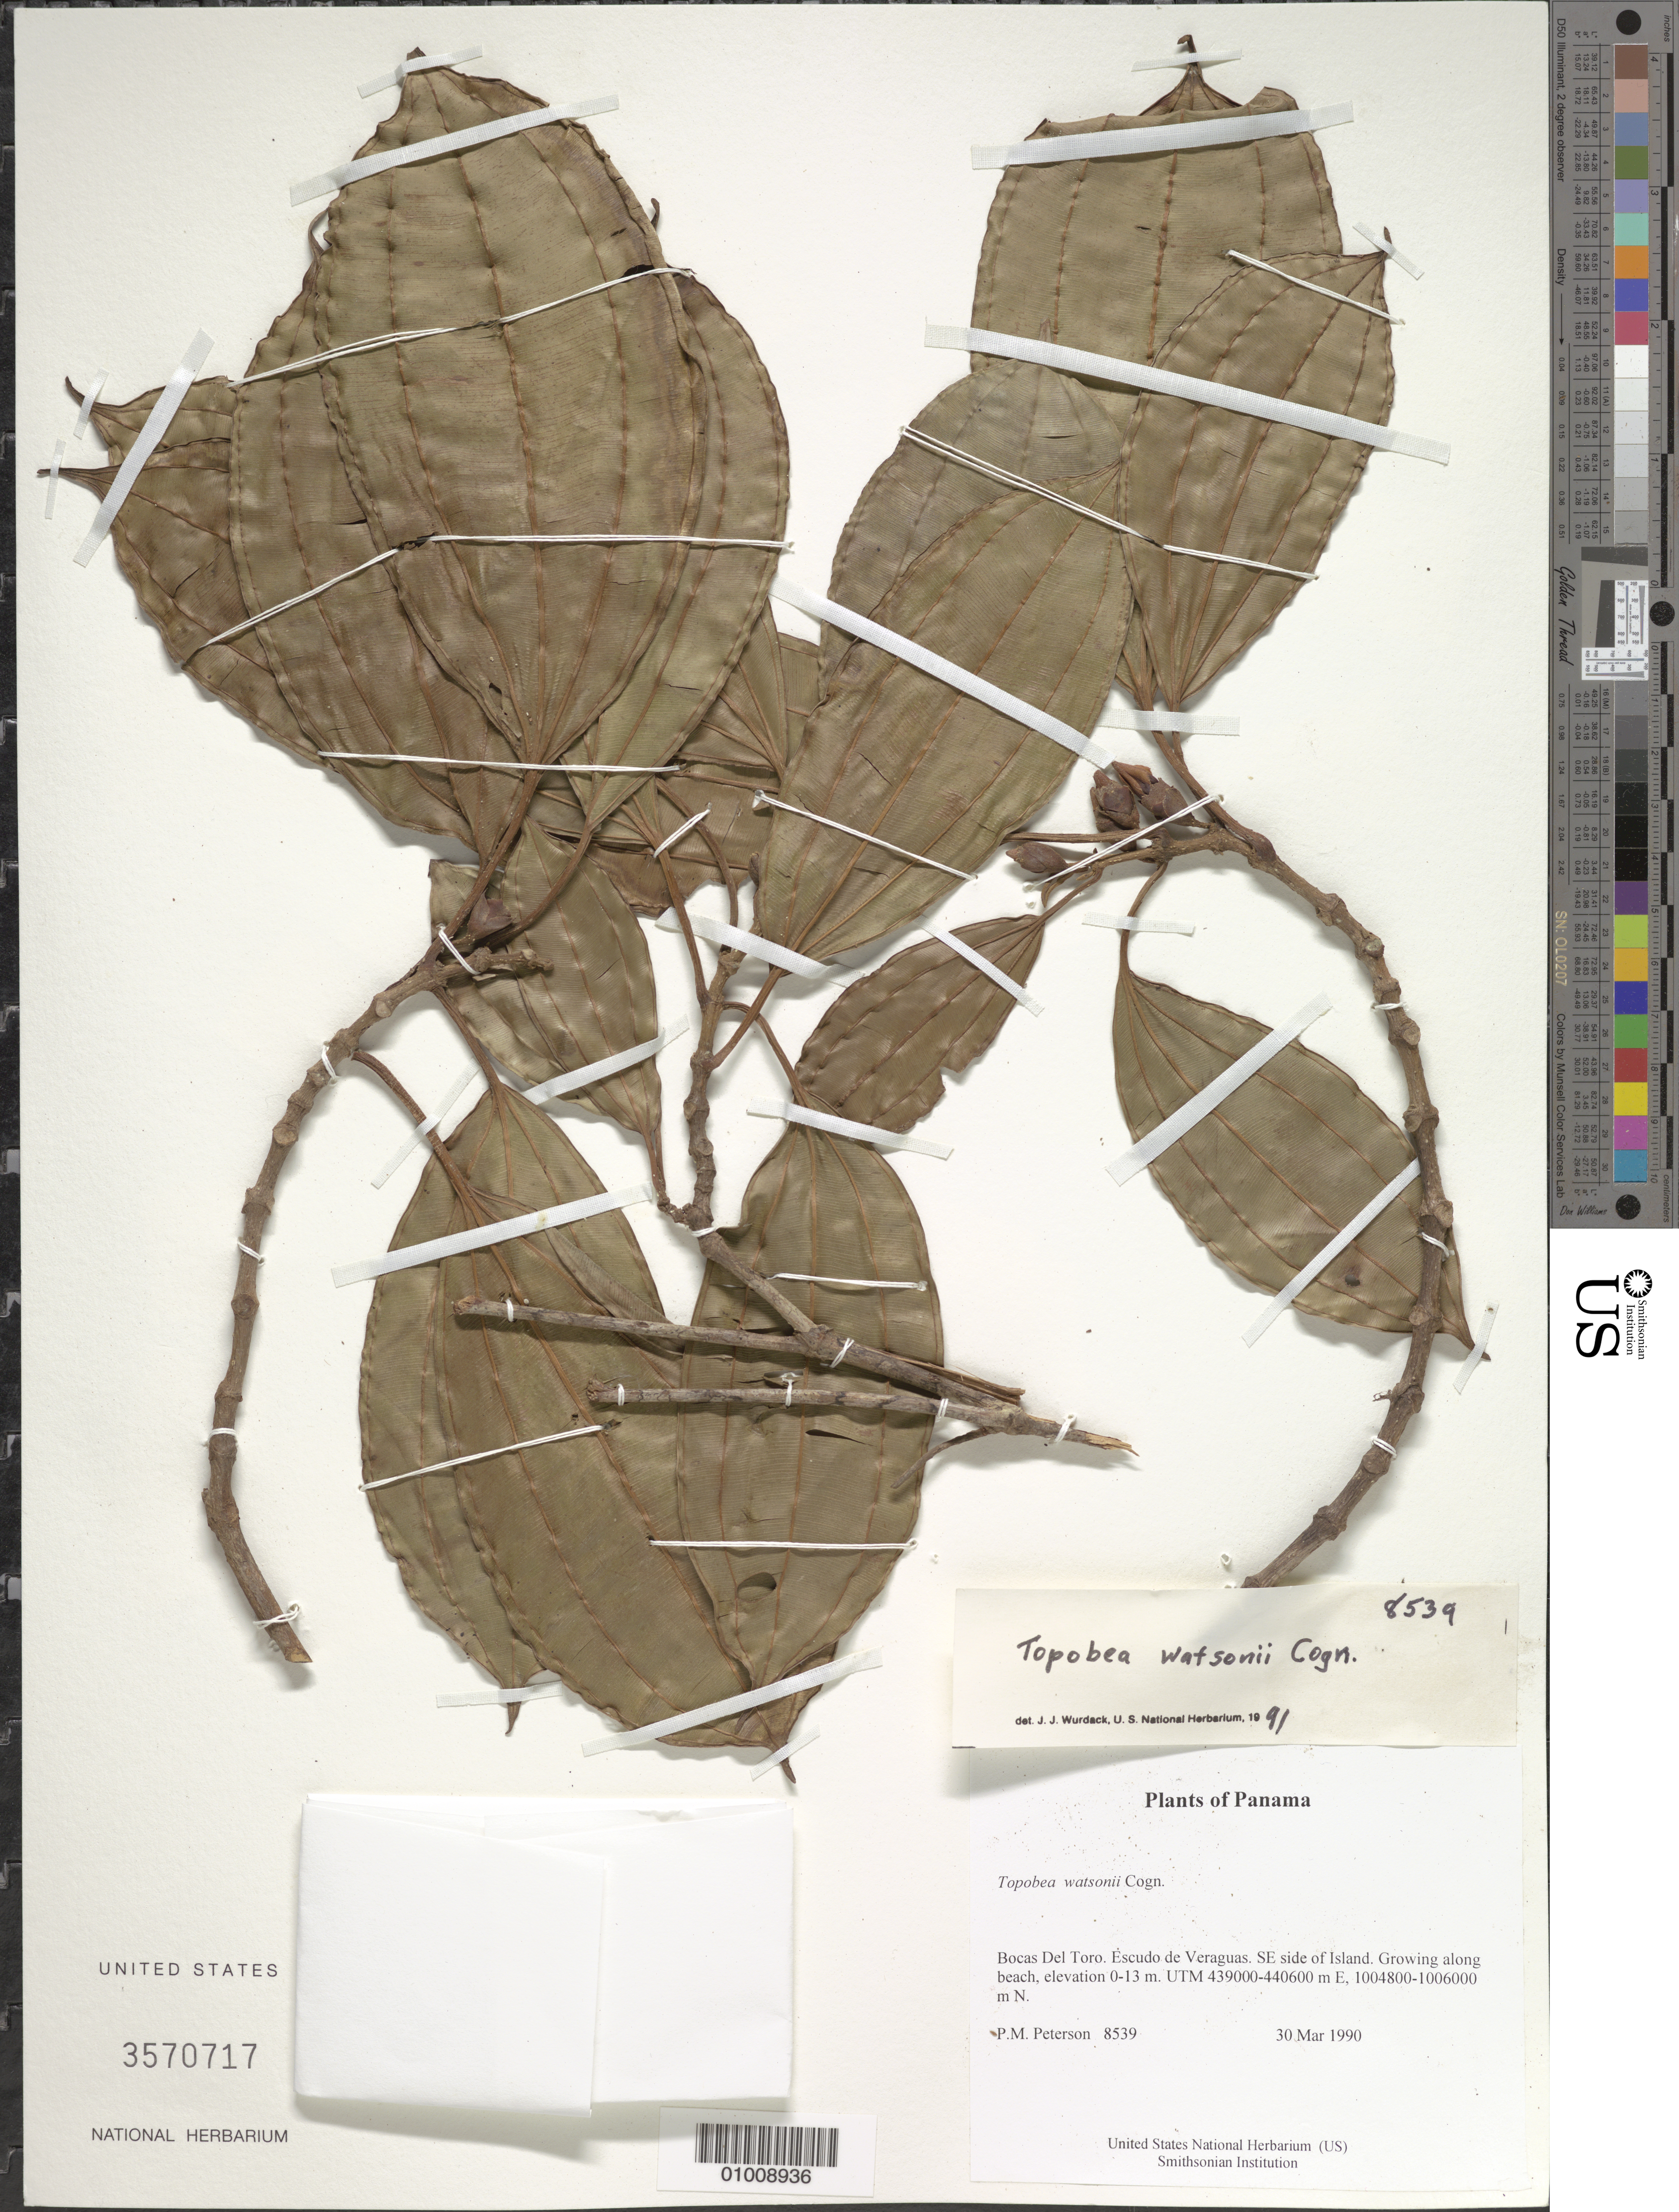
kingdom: Plantae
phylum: Tracheophyta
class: Magnoliopsida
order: Myrtales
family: Melastomataceae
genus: Topobea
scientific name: Topobea watsonii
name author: Cogn.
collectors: P. M. Peterson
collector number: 08539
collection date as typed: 30 Mar 1990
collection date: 1990-03-30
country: Panama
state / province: Bocas del Toro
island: Escudo de Veraguas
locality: SE side of Island.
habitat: Growing along beach, elevation 0-13 m. UTM 439000-440600 m E, 1004800-1006000 m N.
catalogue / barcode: US 3570717